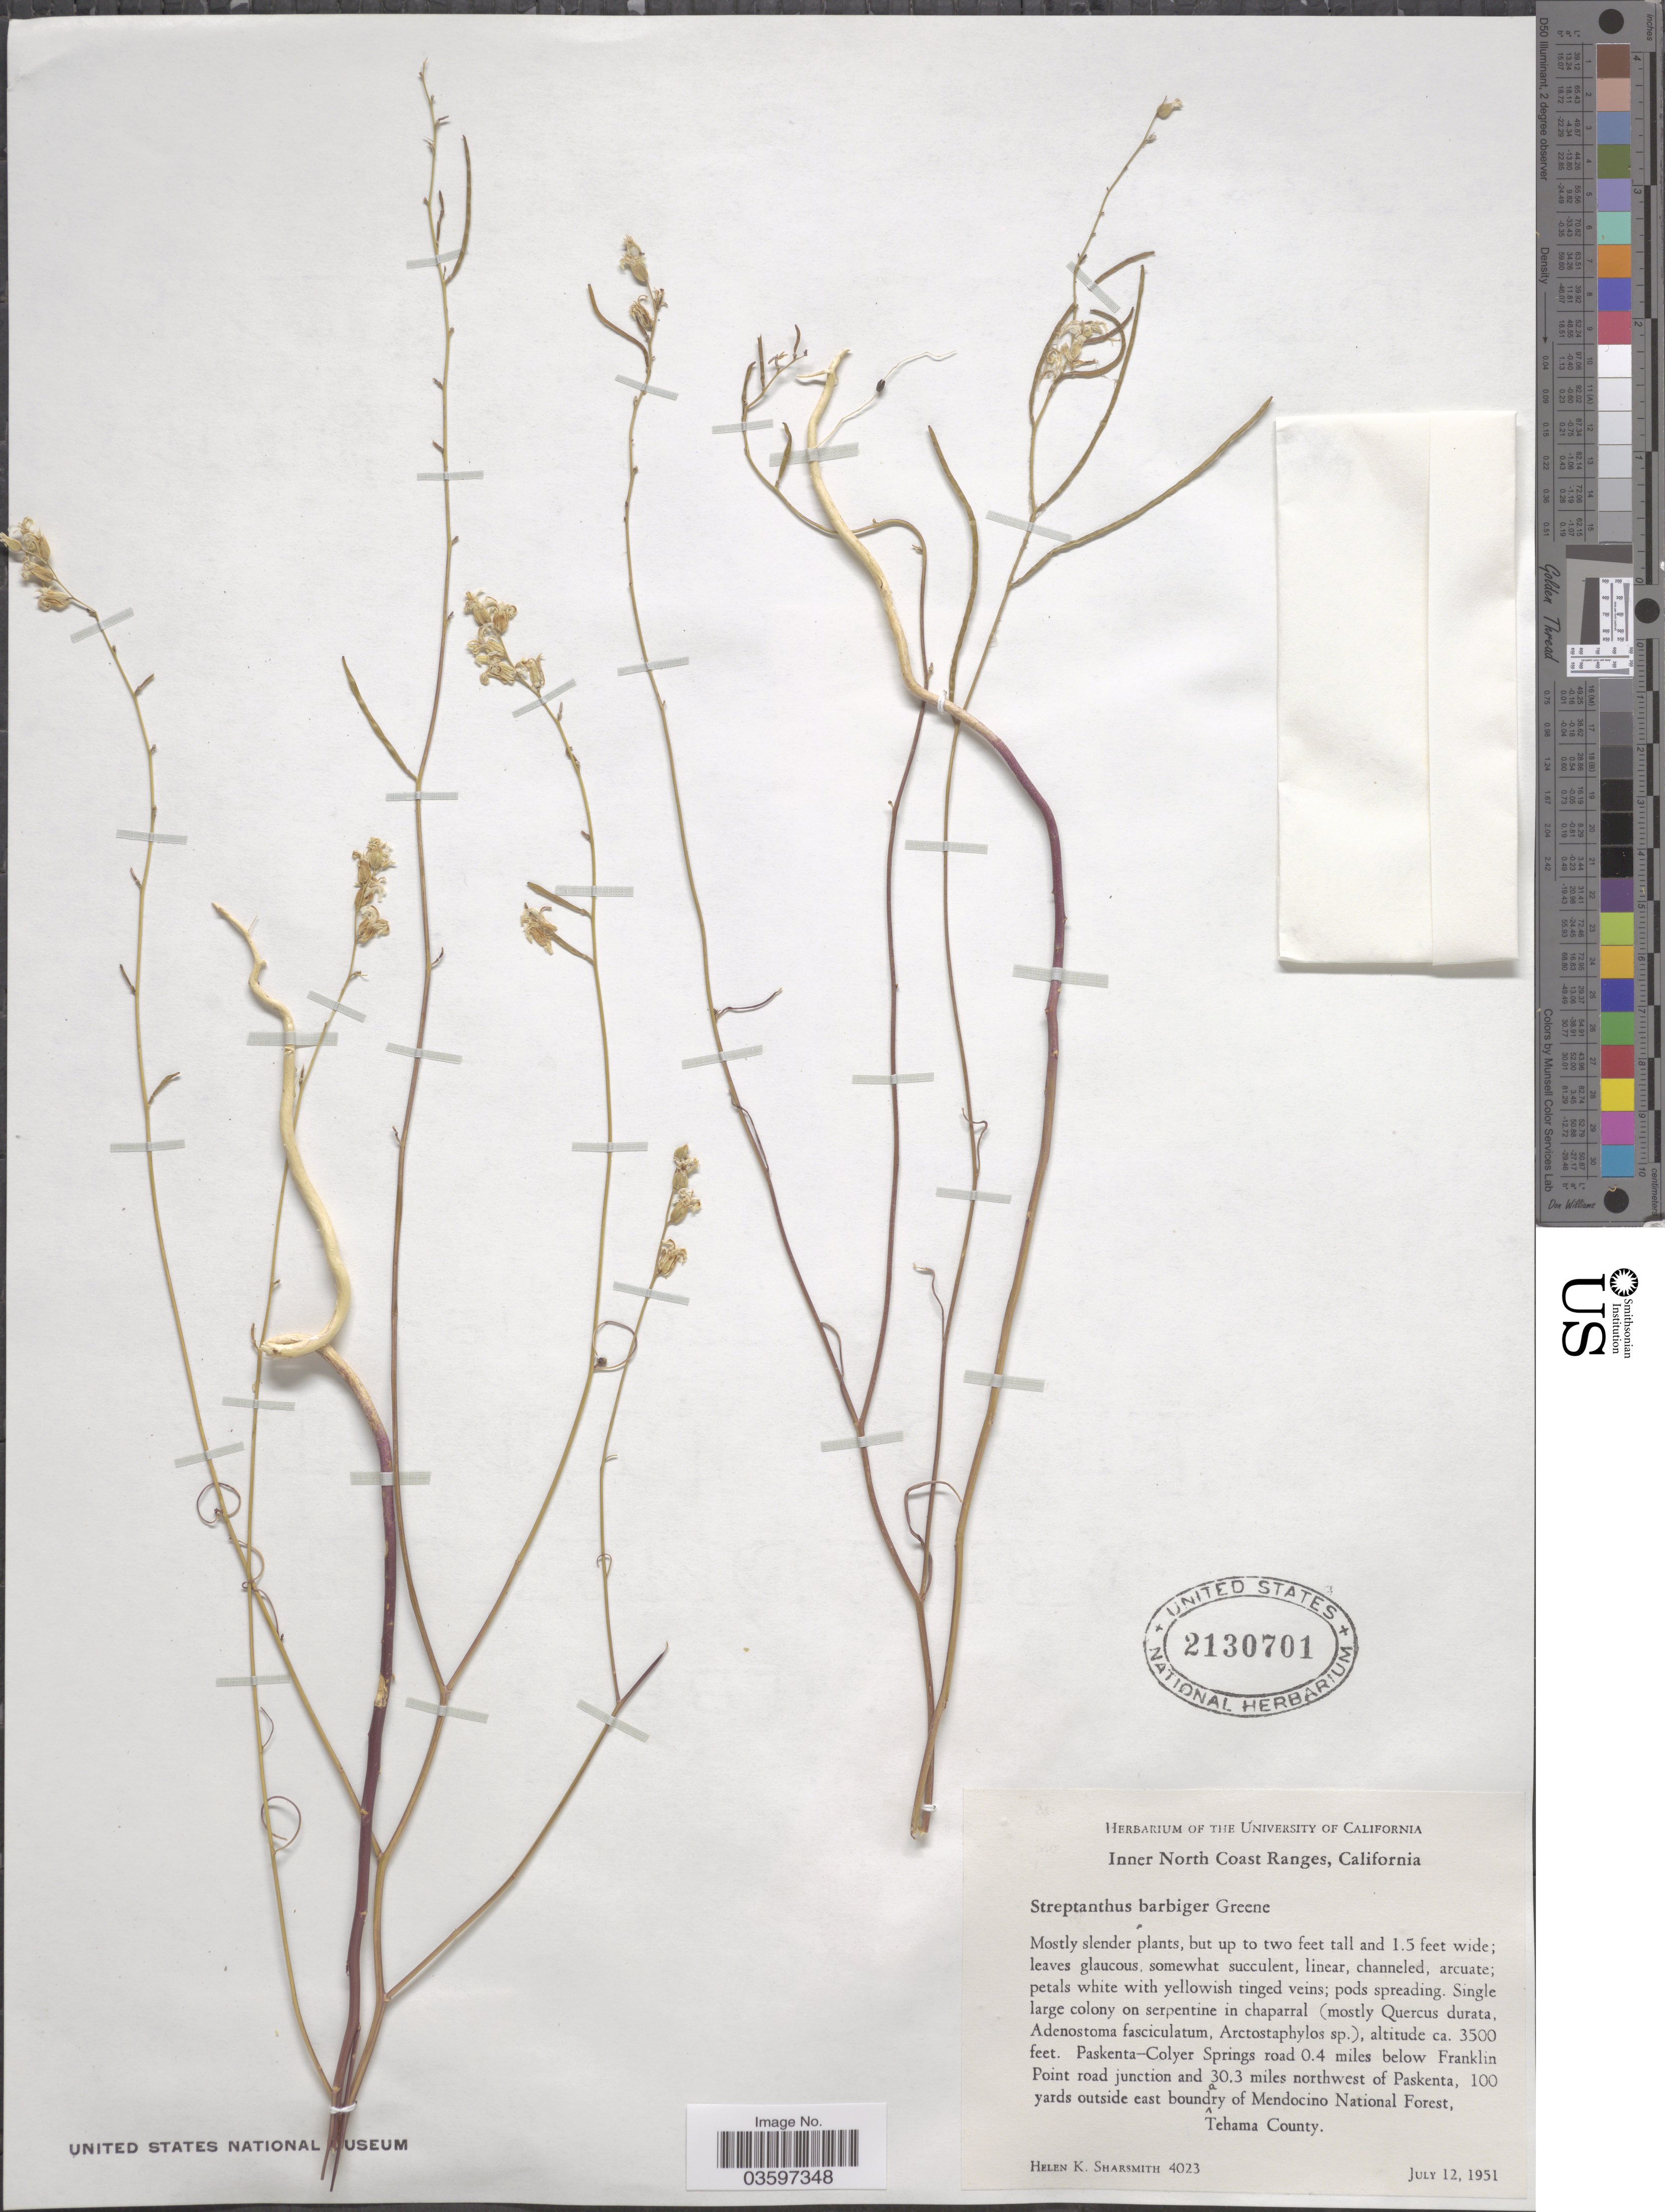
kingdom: Plantae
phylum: Tracheophyta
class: Magnoliopsida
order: Brassicales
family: Brassicaceae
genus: Streptanthus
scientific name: Streptanthus barbiger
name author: Greene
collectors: H. Sharsmith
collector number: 4023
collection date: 1951-07-12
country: United States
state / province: California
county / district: Tehama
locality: Inner North Coast Ranges. Paskenta-Colyer Springs road 0.4 miles below Franklin Point road junction and 30.3 miles northwest of Paskenta, 100 yards outside east boundary of Mendocino National Forest, Tehama County.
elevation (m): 1067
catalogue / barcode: US 2130701